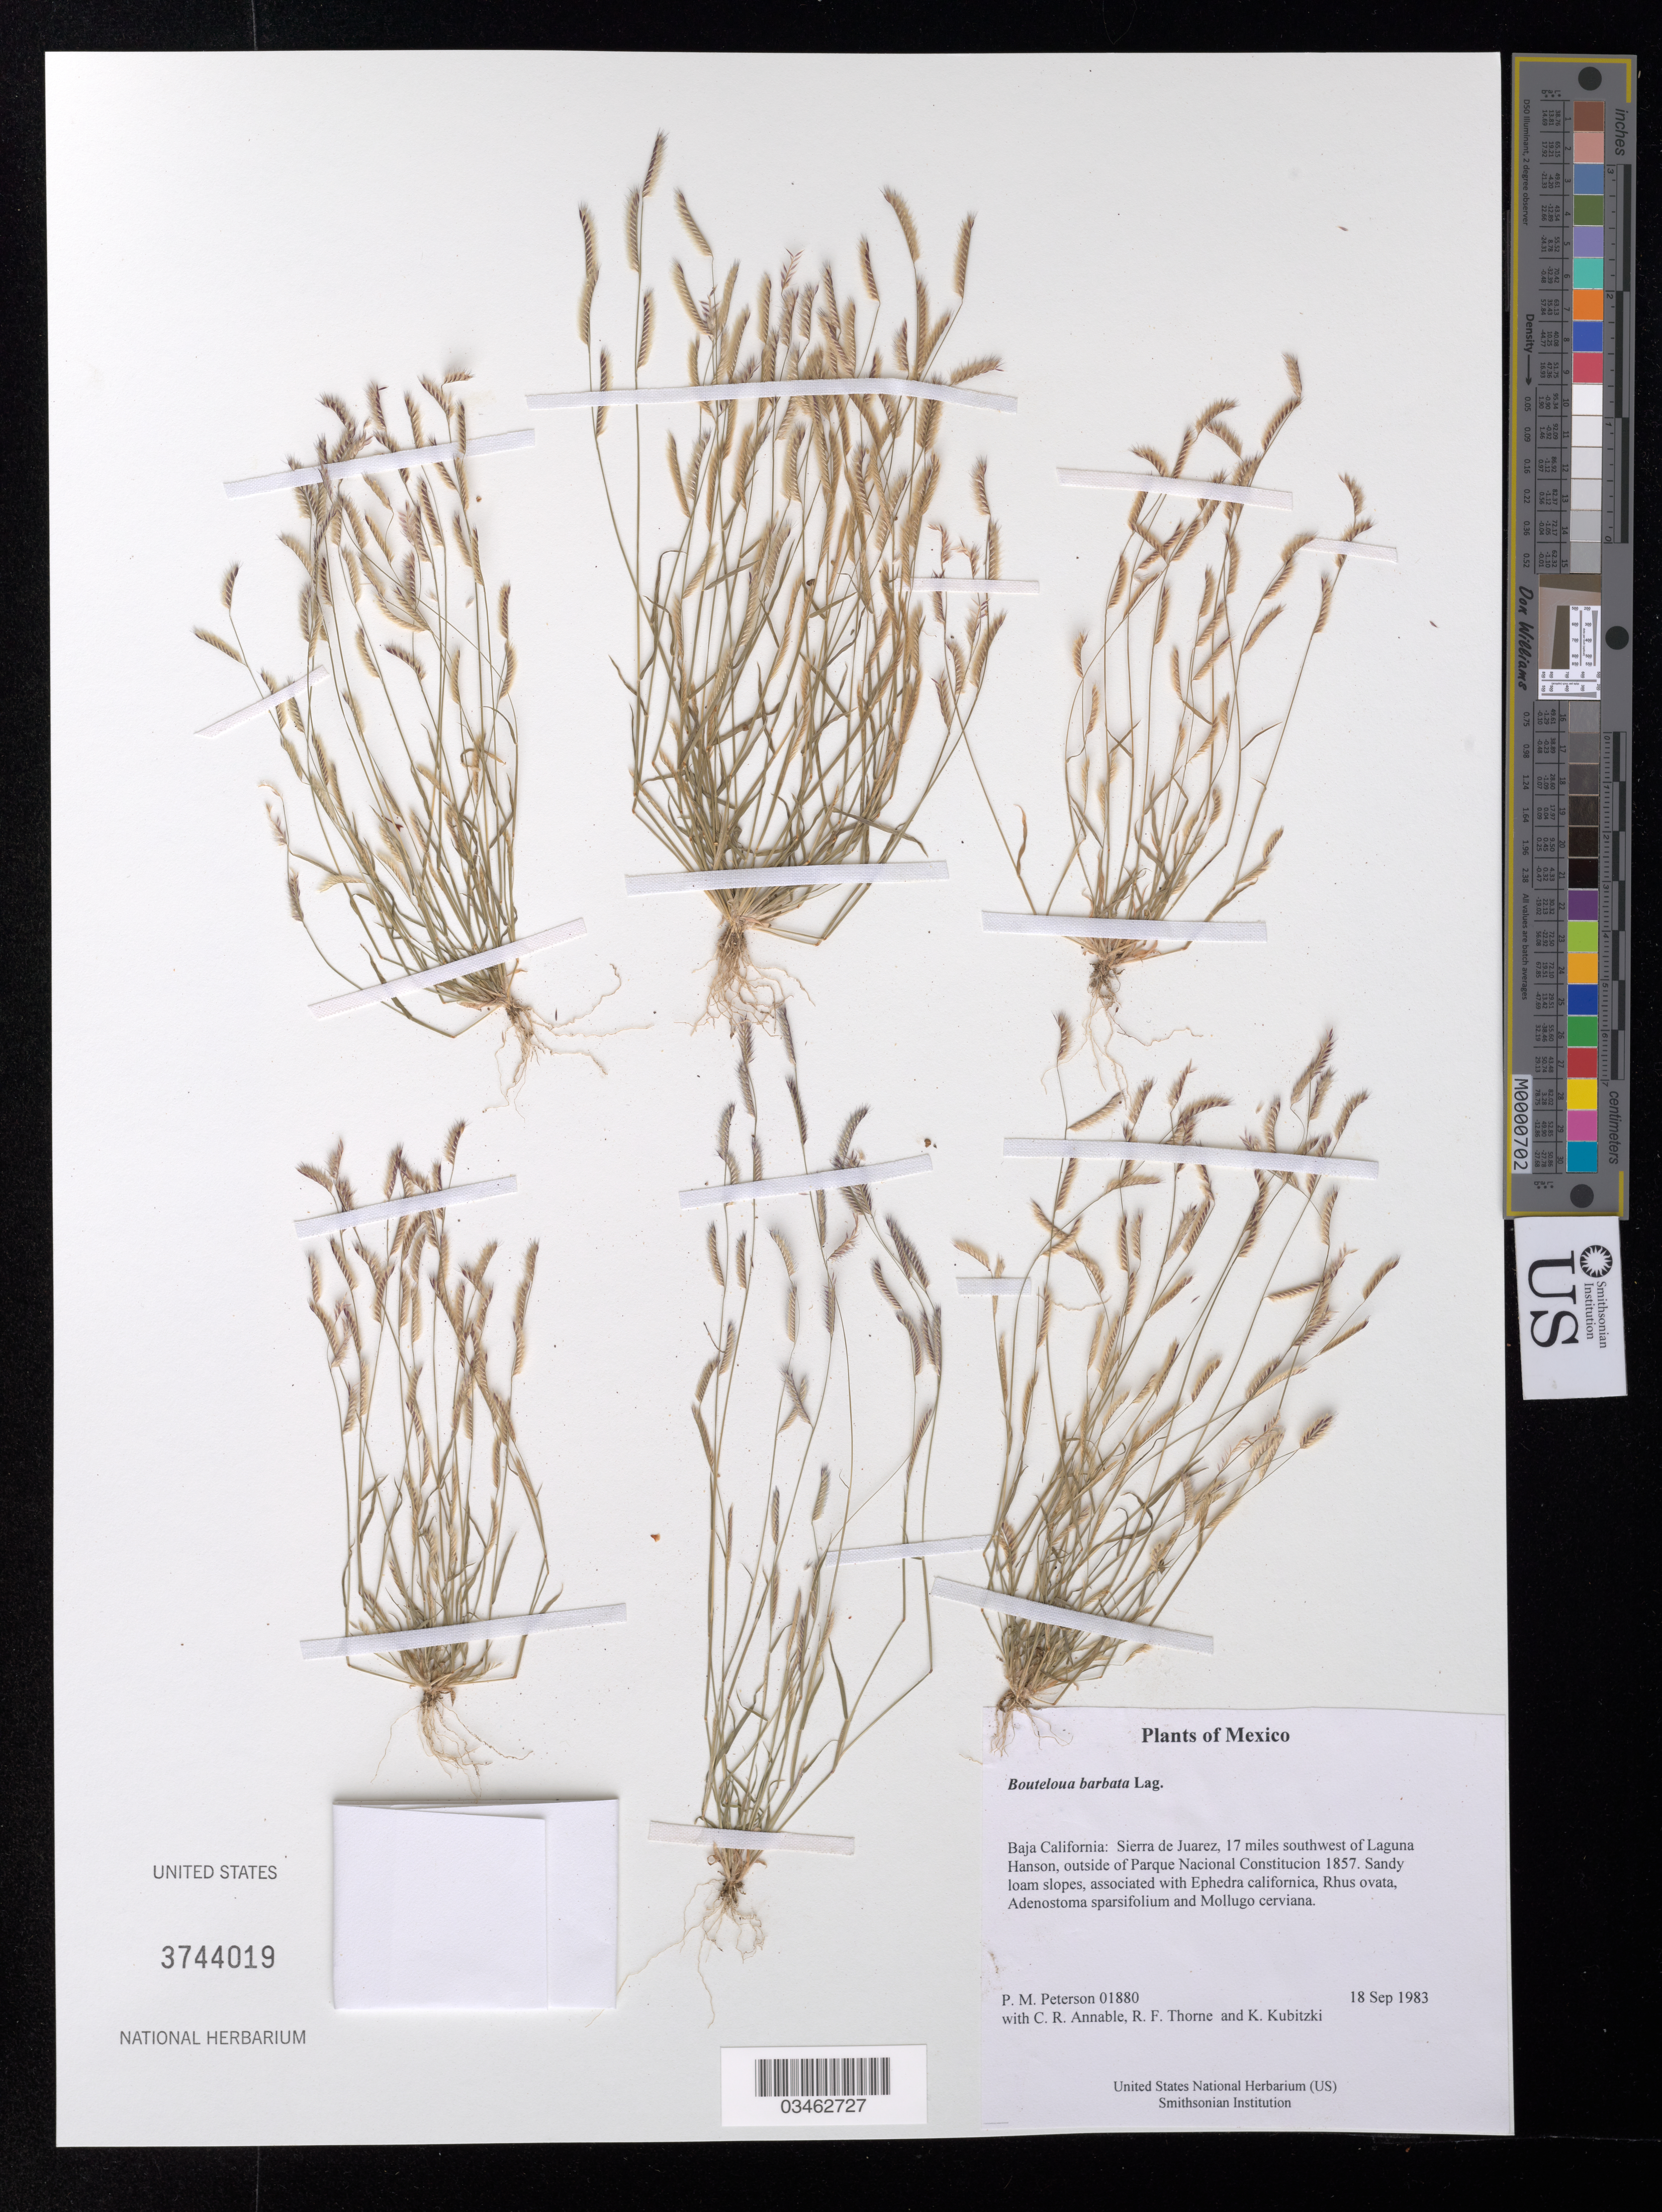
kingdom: Plantae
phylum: Tracheophyta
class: Liliopsida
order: Poales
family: Poaceae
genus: Bouteloua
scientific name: Bouteloua barbata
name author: Lag.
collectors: P. M. Peterson, C. R. Annable, R. F. Thorne & K. Kubitzki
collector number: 01880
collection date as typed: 18 Sep 1983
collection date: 1983-09-18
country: Mexico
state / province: Baja California Norte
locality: Sierra de Juarez, 17 miles southwest of Laguna Hanson, outside of Parque Nacional Constitucion 1857.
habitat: Sandy loam slopes, associated with Ephedra californica, Rhus ovata, Adenostoma sparsifolium and Mollugo cerviana.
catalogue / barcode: US 3744019